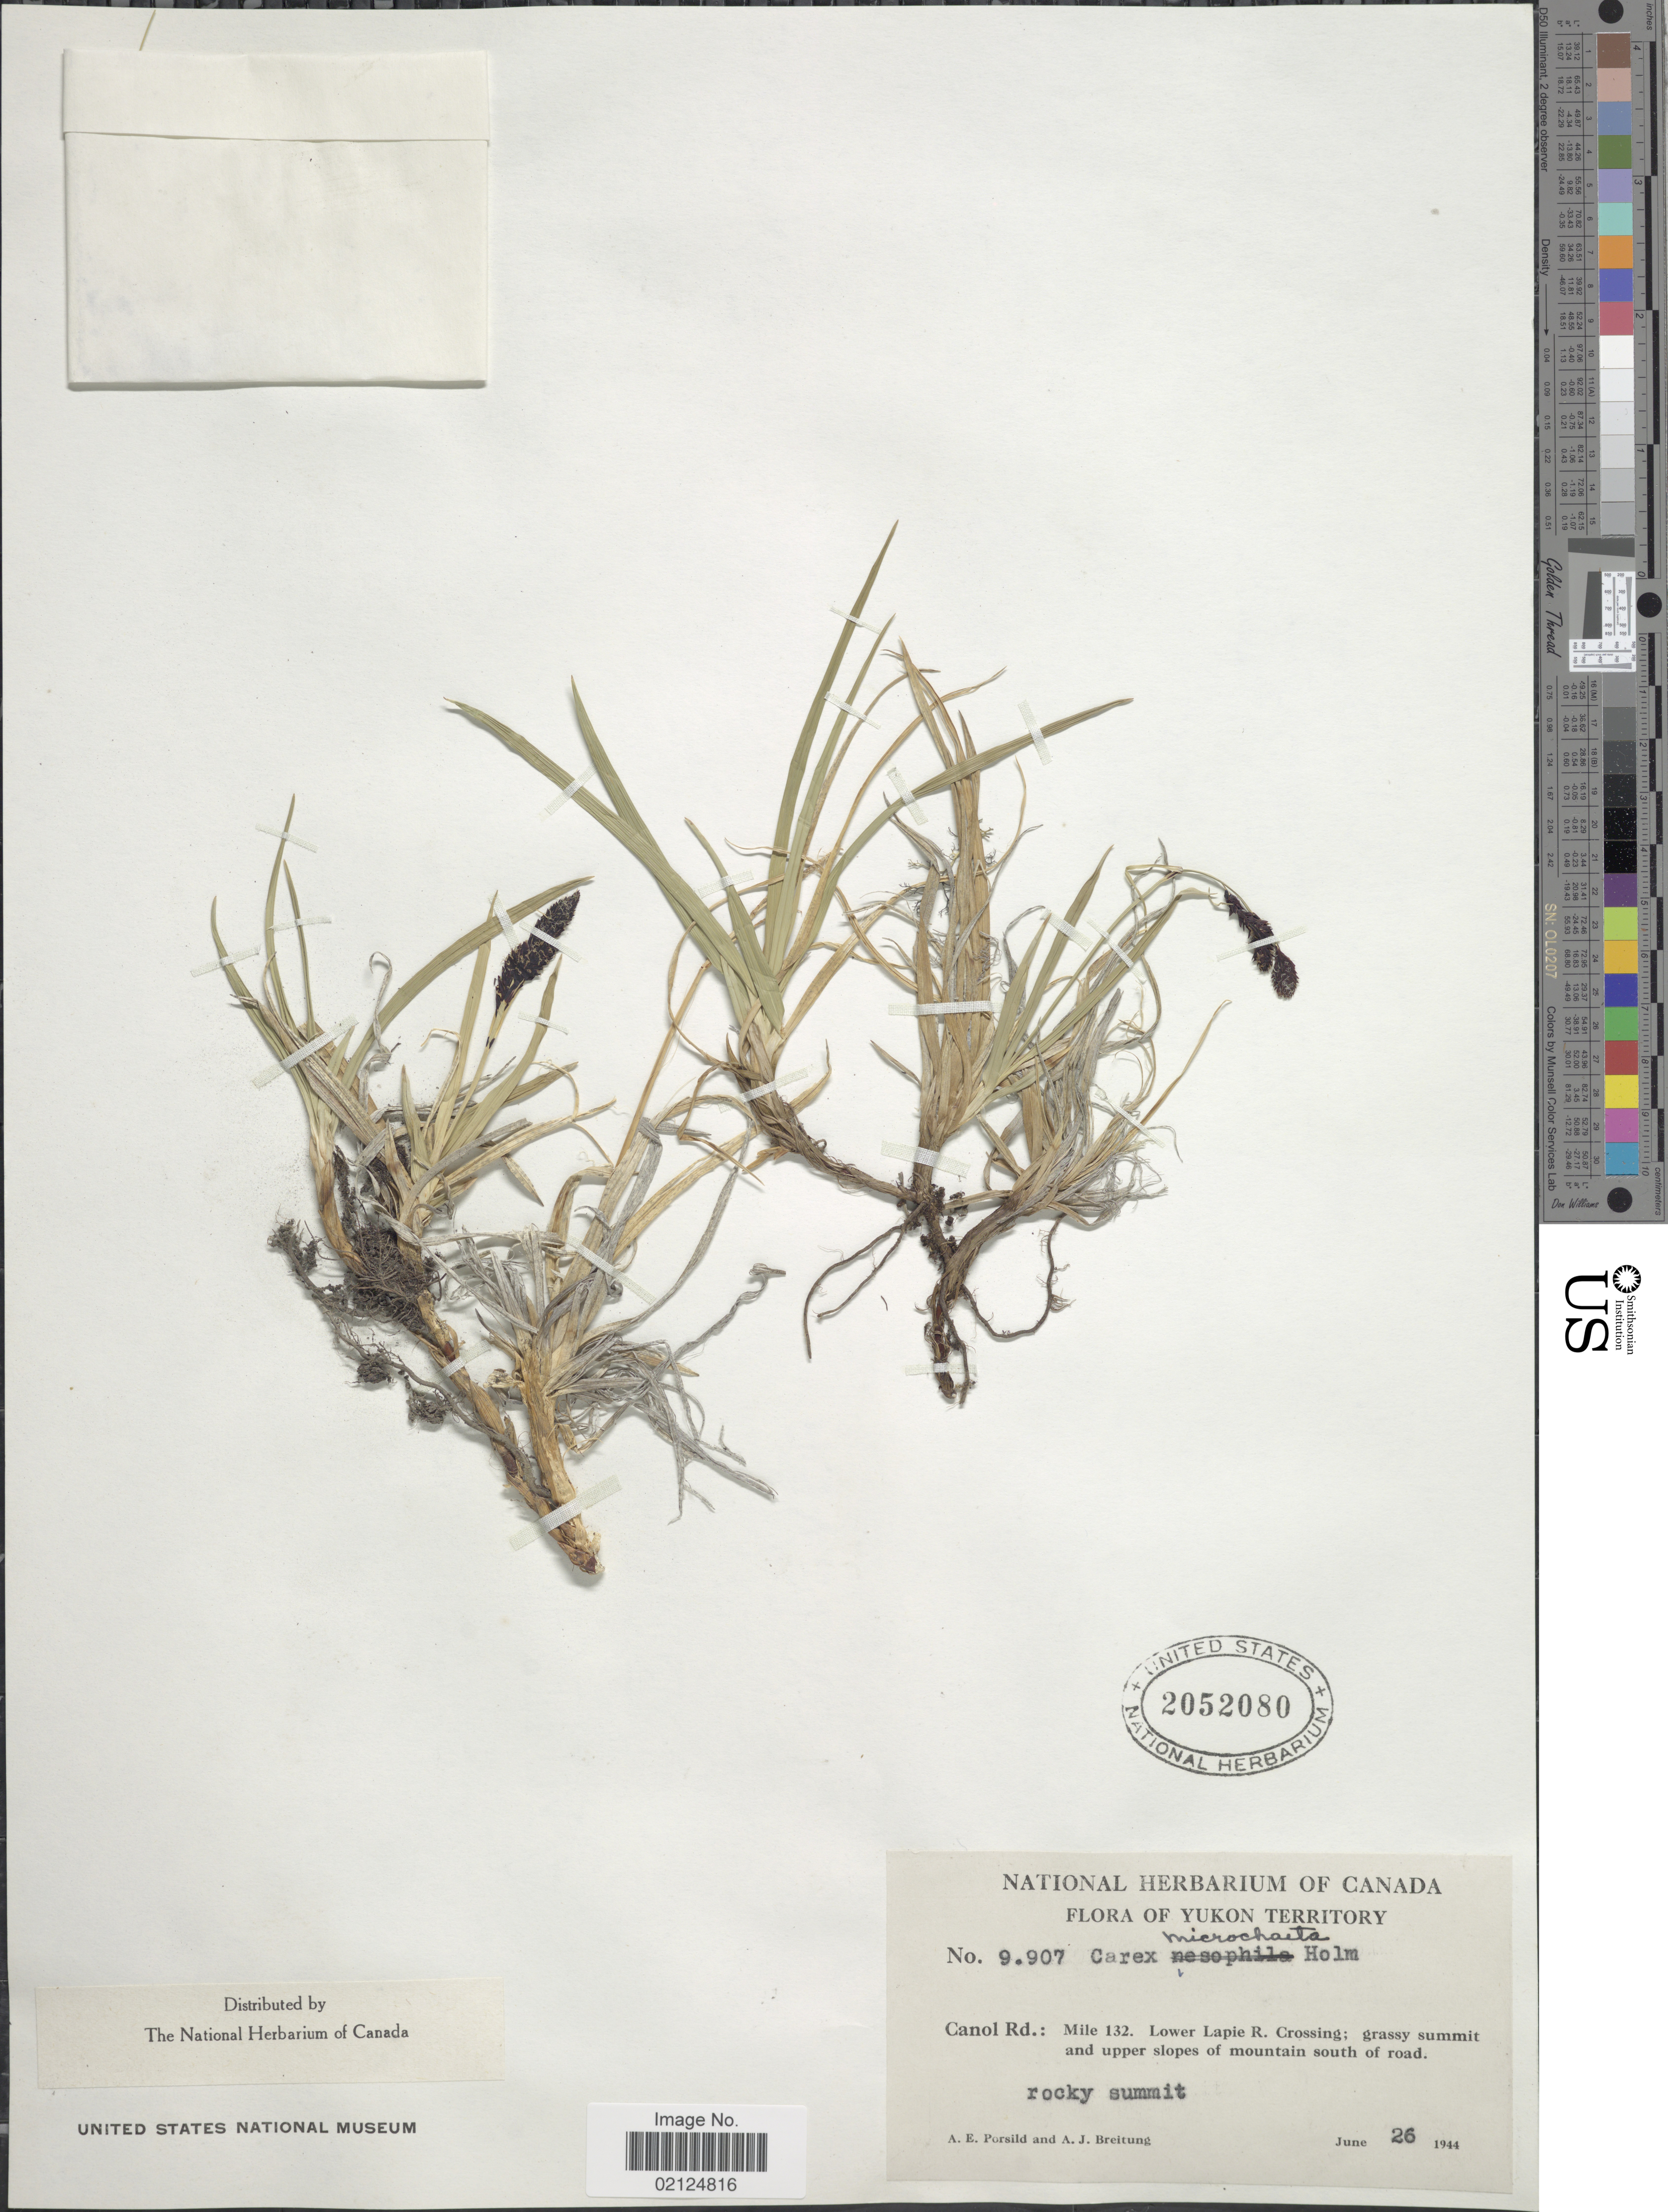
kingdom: Plantae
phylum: Tracheophyta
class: Liliopsida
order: Poales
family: Cyperaceae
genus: Carex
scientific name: Carex microchaeta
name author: Holm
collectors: A. E. Porsild & A. Breitung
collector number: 9907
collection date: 1944-06-26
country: Canada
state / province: Yukon Territory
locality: Canol Rd.: Mile 132, Lower Lappie R. Crossing. upper slopes of mountain south of road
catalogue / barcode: US 2052080